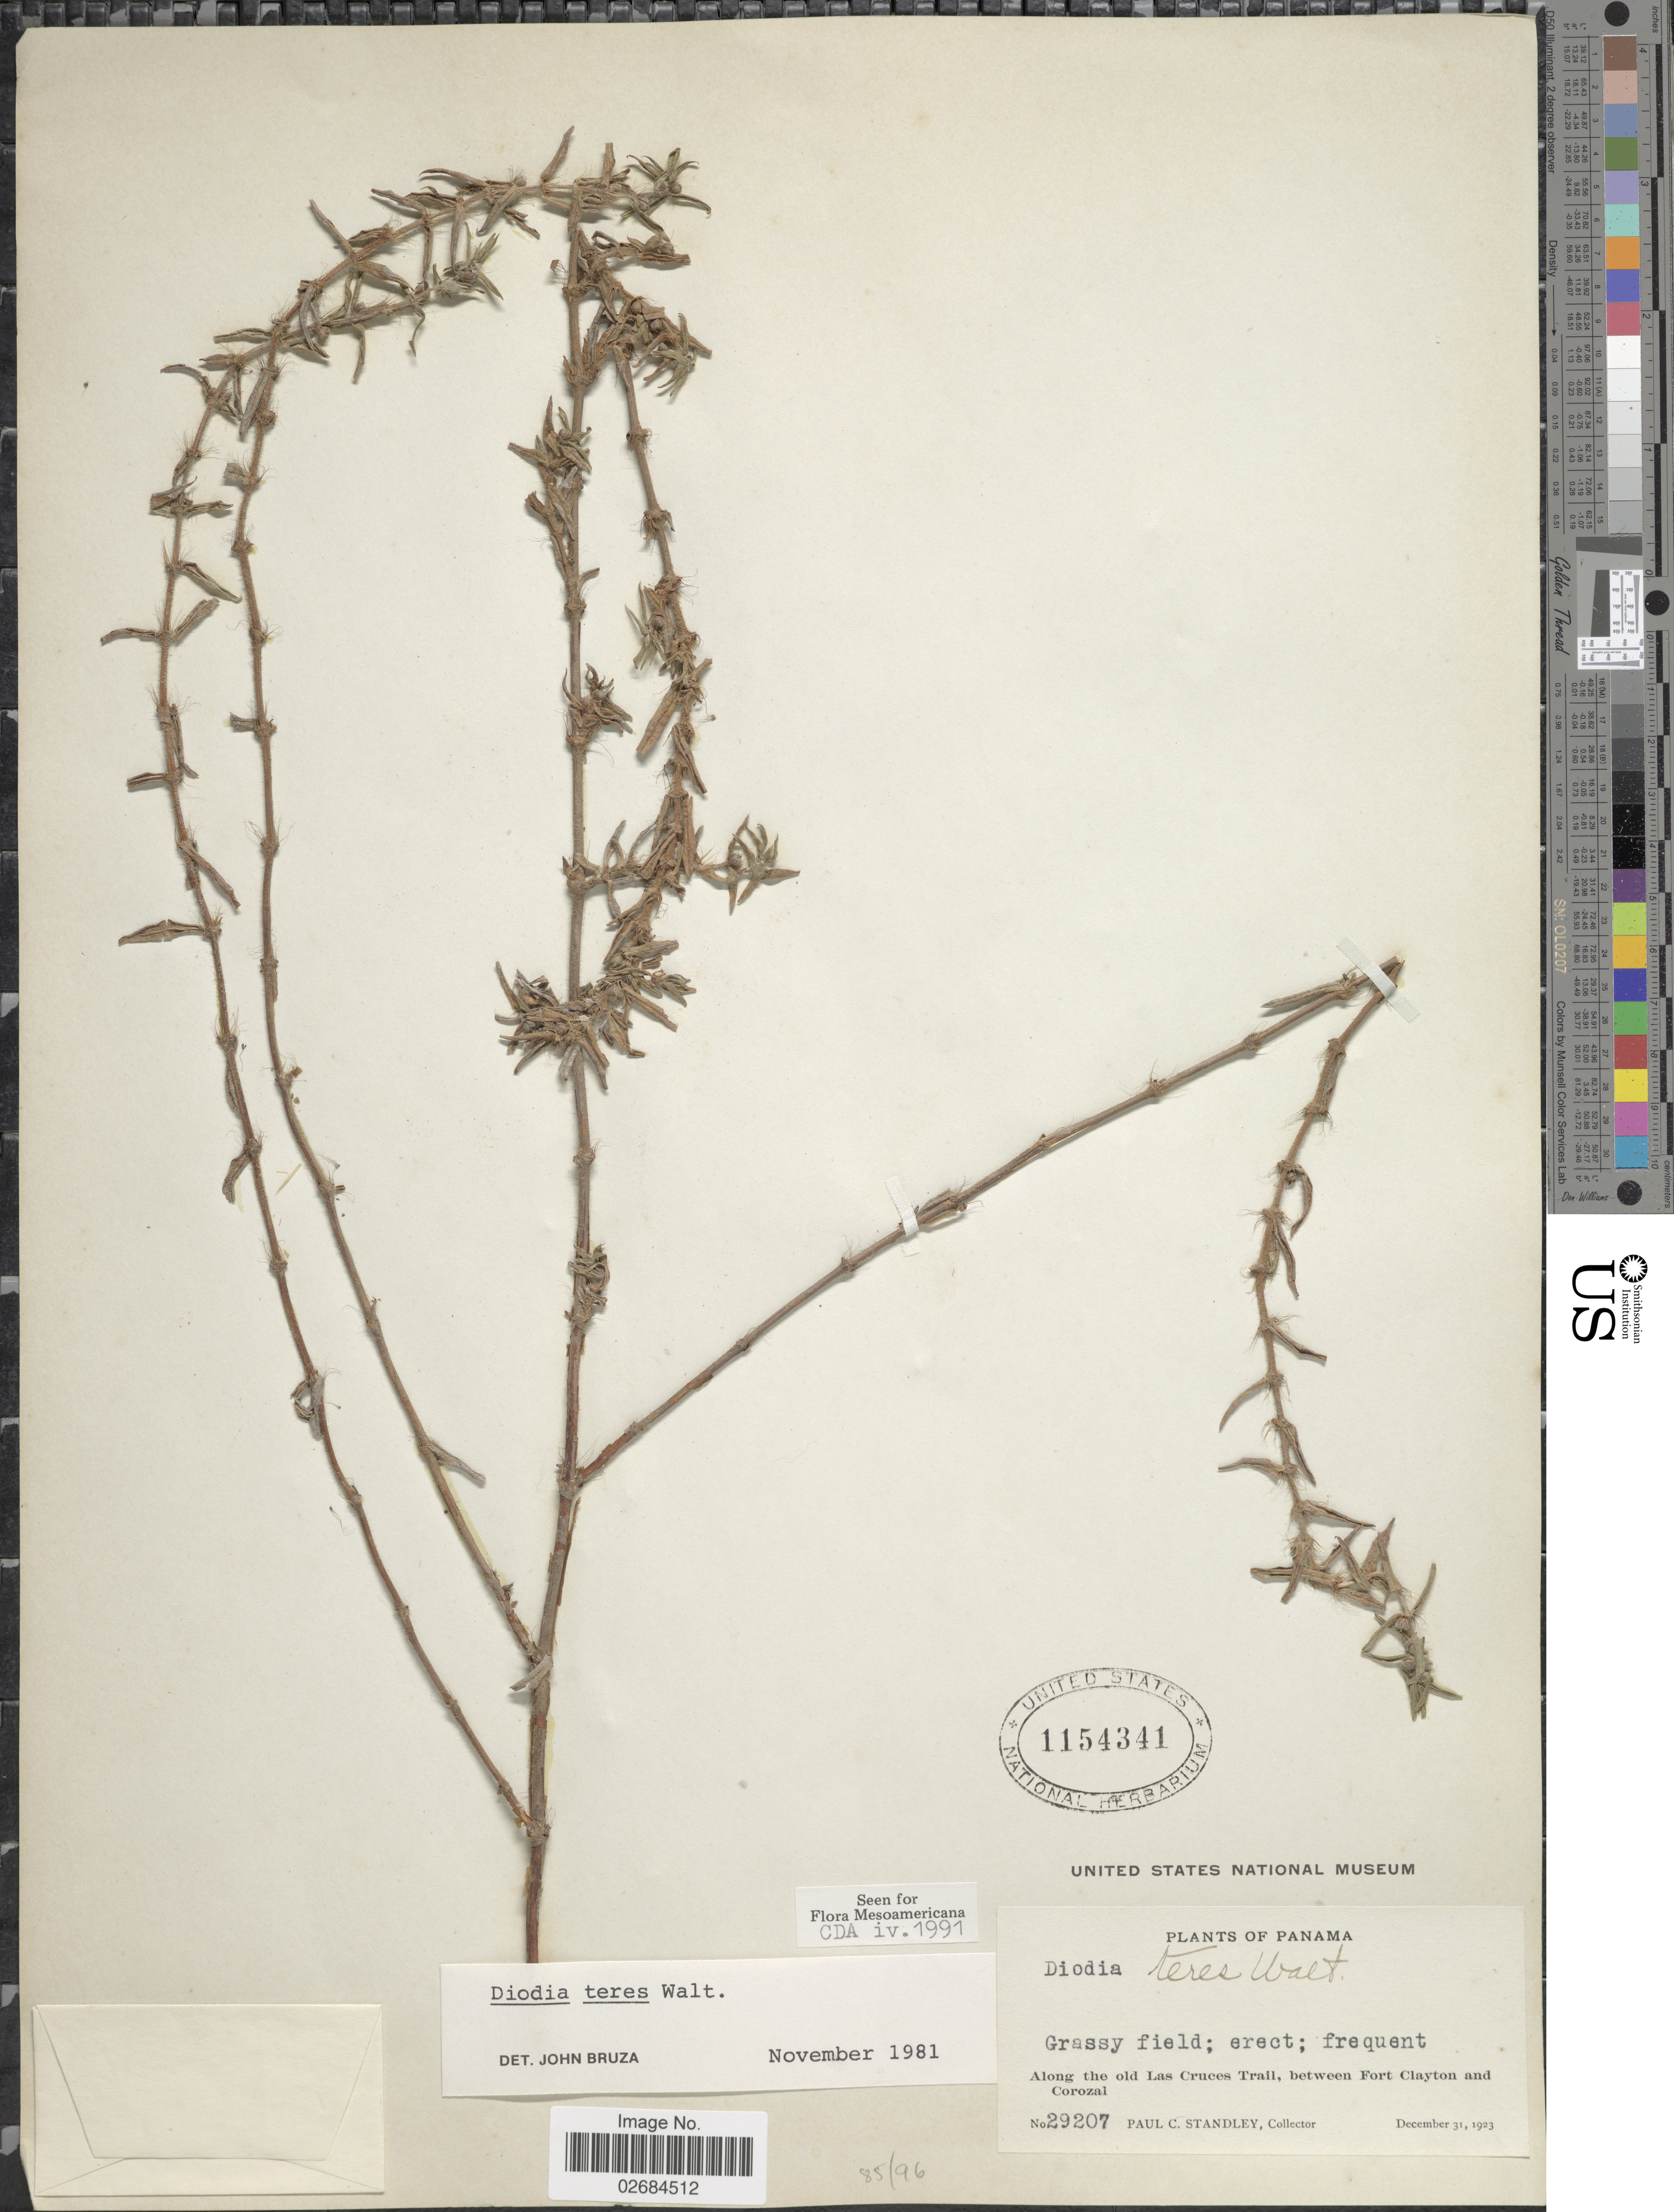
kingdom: Plantae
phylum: Tracheophyta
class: Magnoliopsida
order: Gentianales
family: Rubiaceae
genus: Diodia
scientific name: Diodia teres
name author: Walter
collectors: P. C. Standley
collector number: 29207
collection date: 1923-12-31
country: Panama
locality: Along the old Las Cruces Trail, between Fort Clayton and Corozal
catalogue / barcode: US 1154341